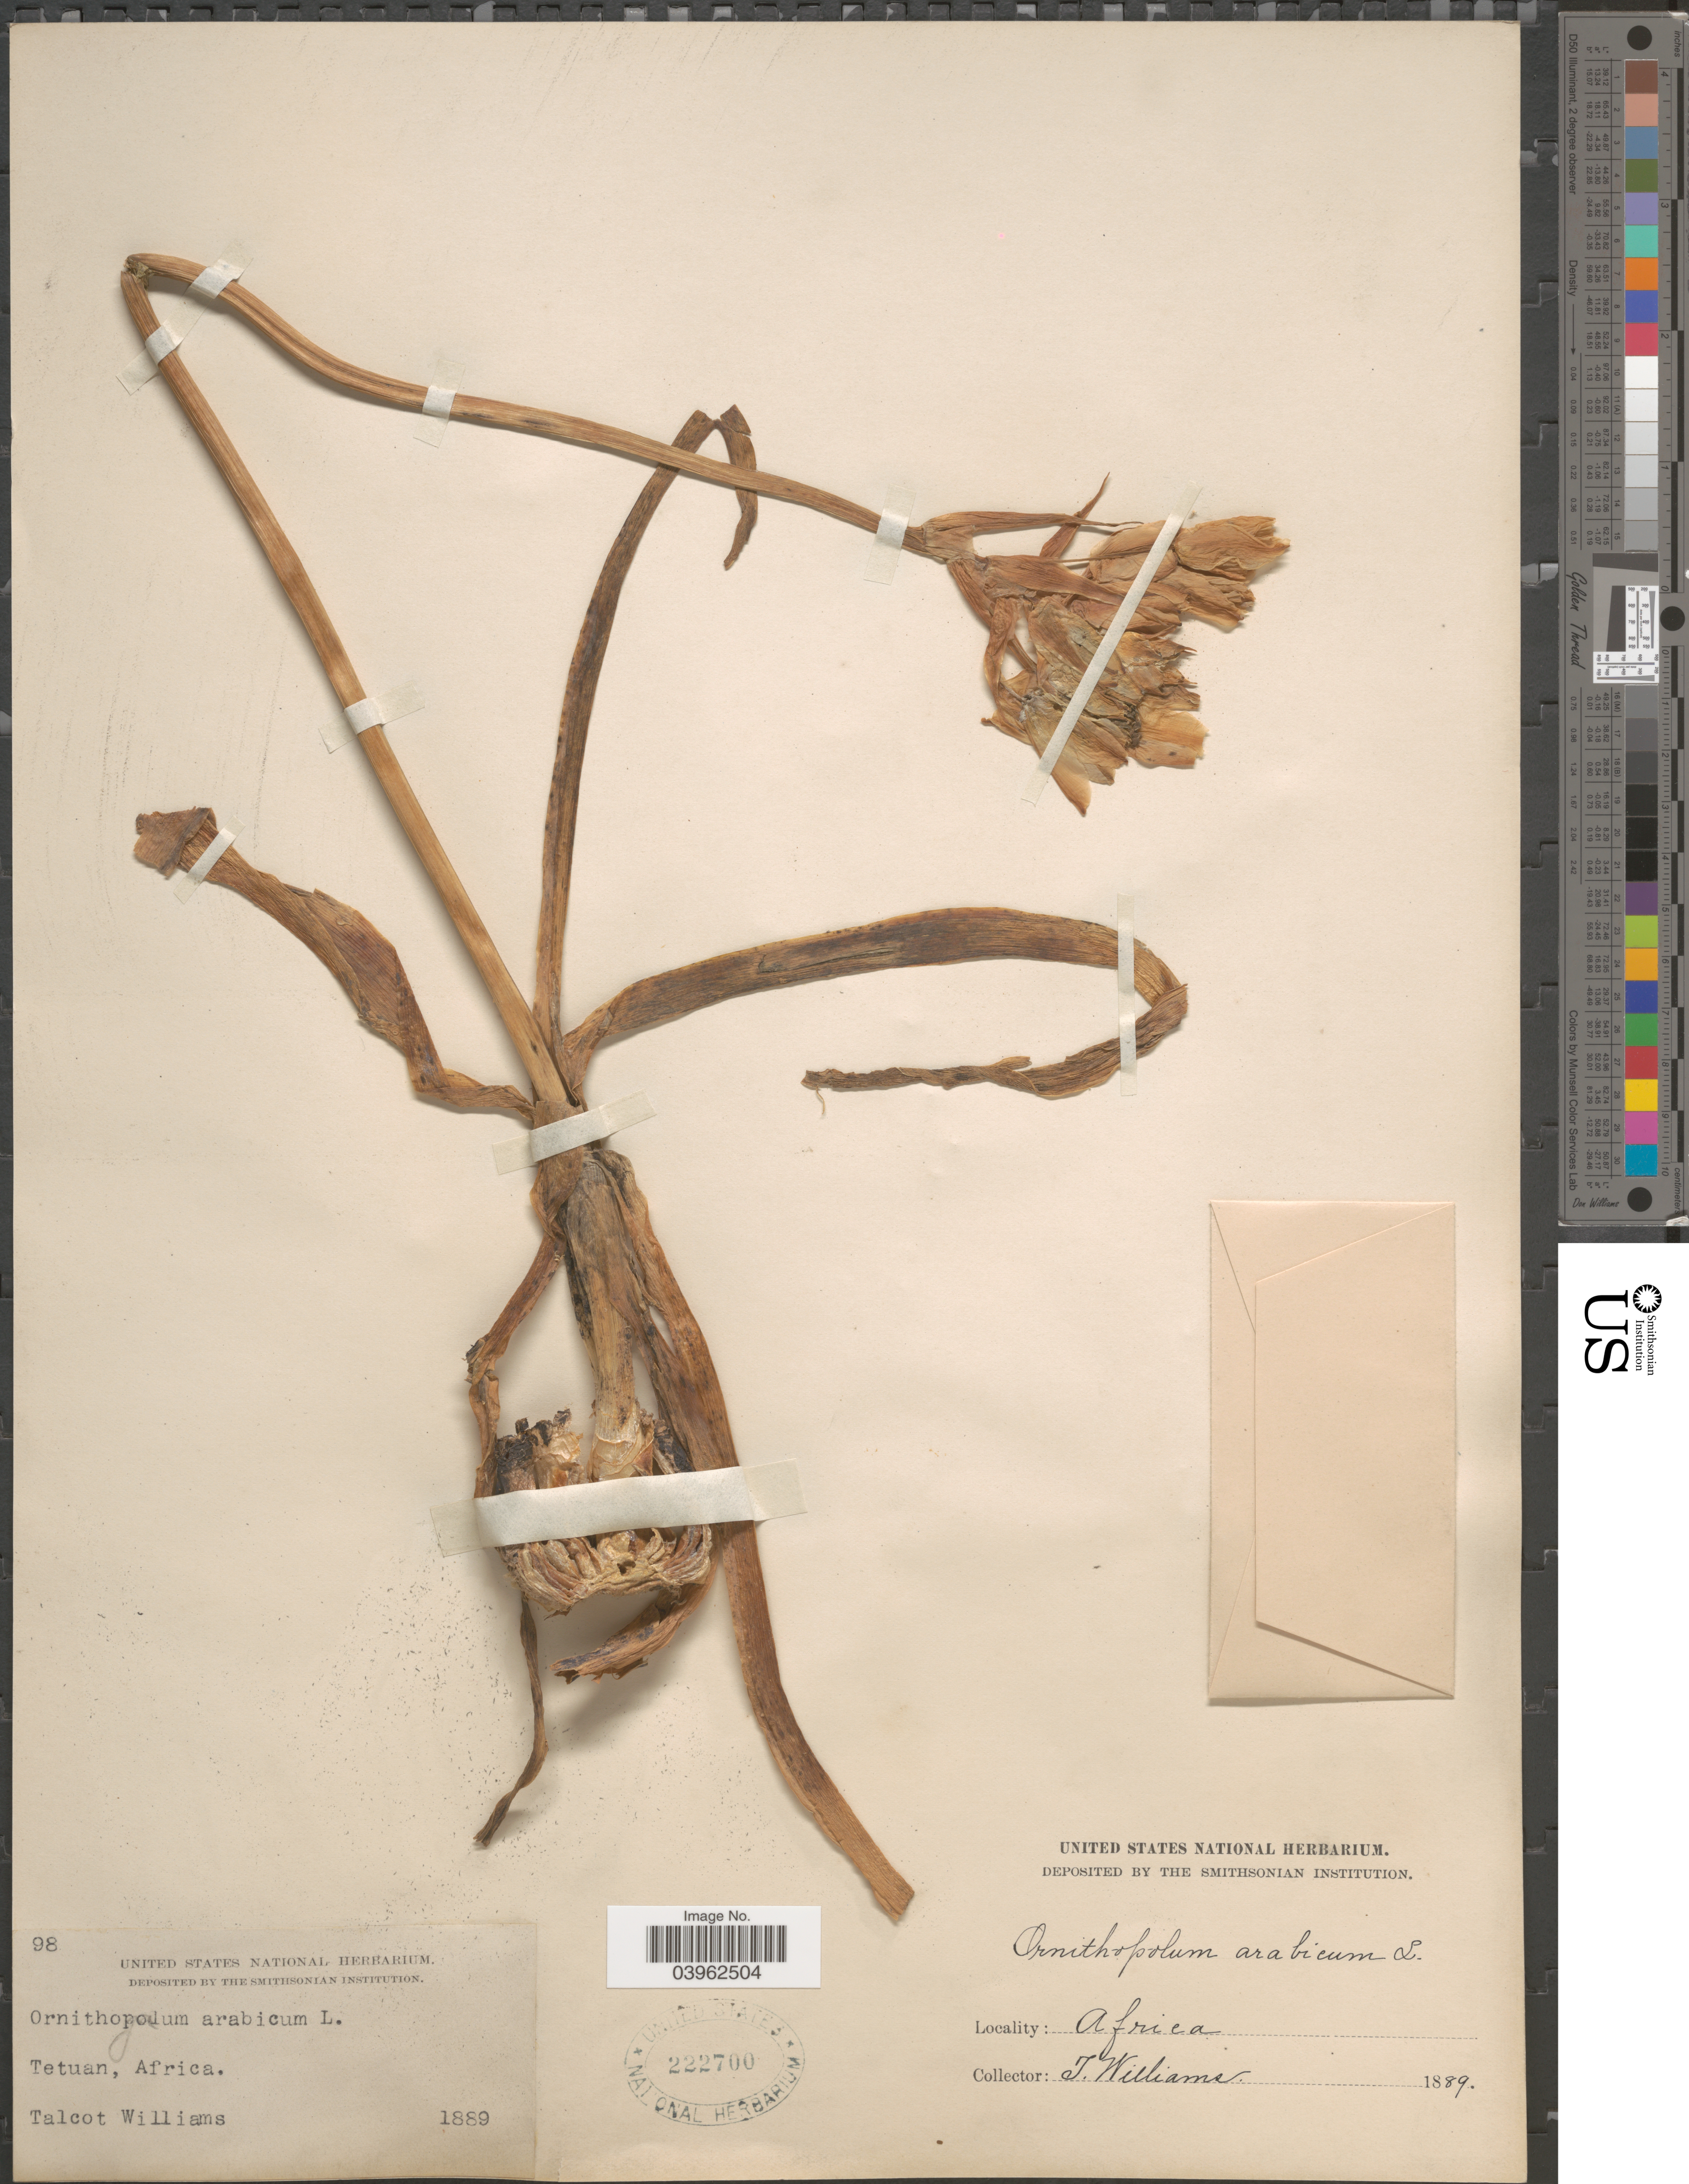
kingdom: Plantae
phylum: Tracheophyta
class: Liliopsida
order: Asparagales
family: Asparagaceae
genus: Ornithogalum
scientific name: Ornithogalum arabicum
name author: L.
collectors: T. Williams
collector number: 98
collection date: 1889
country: Morocco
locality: Tetuan, Africa.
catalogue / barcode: US 222700